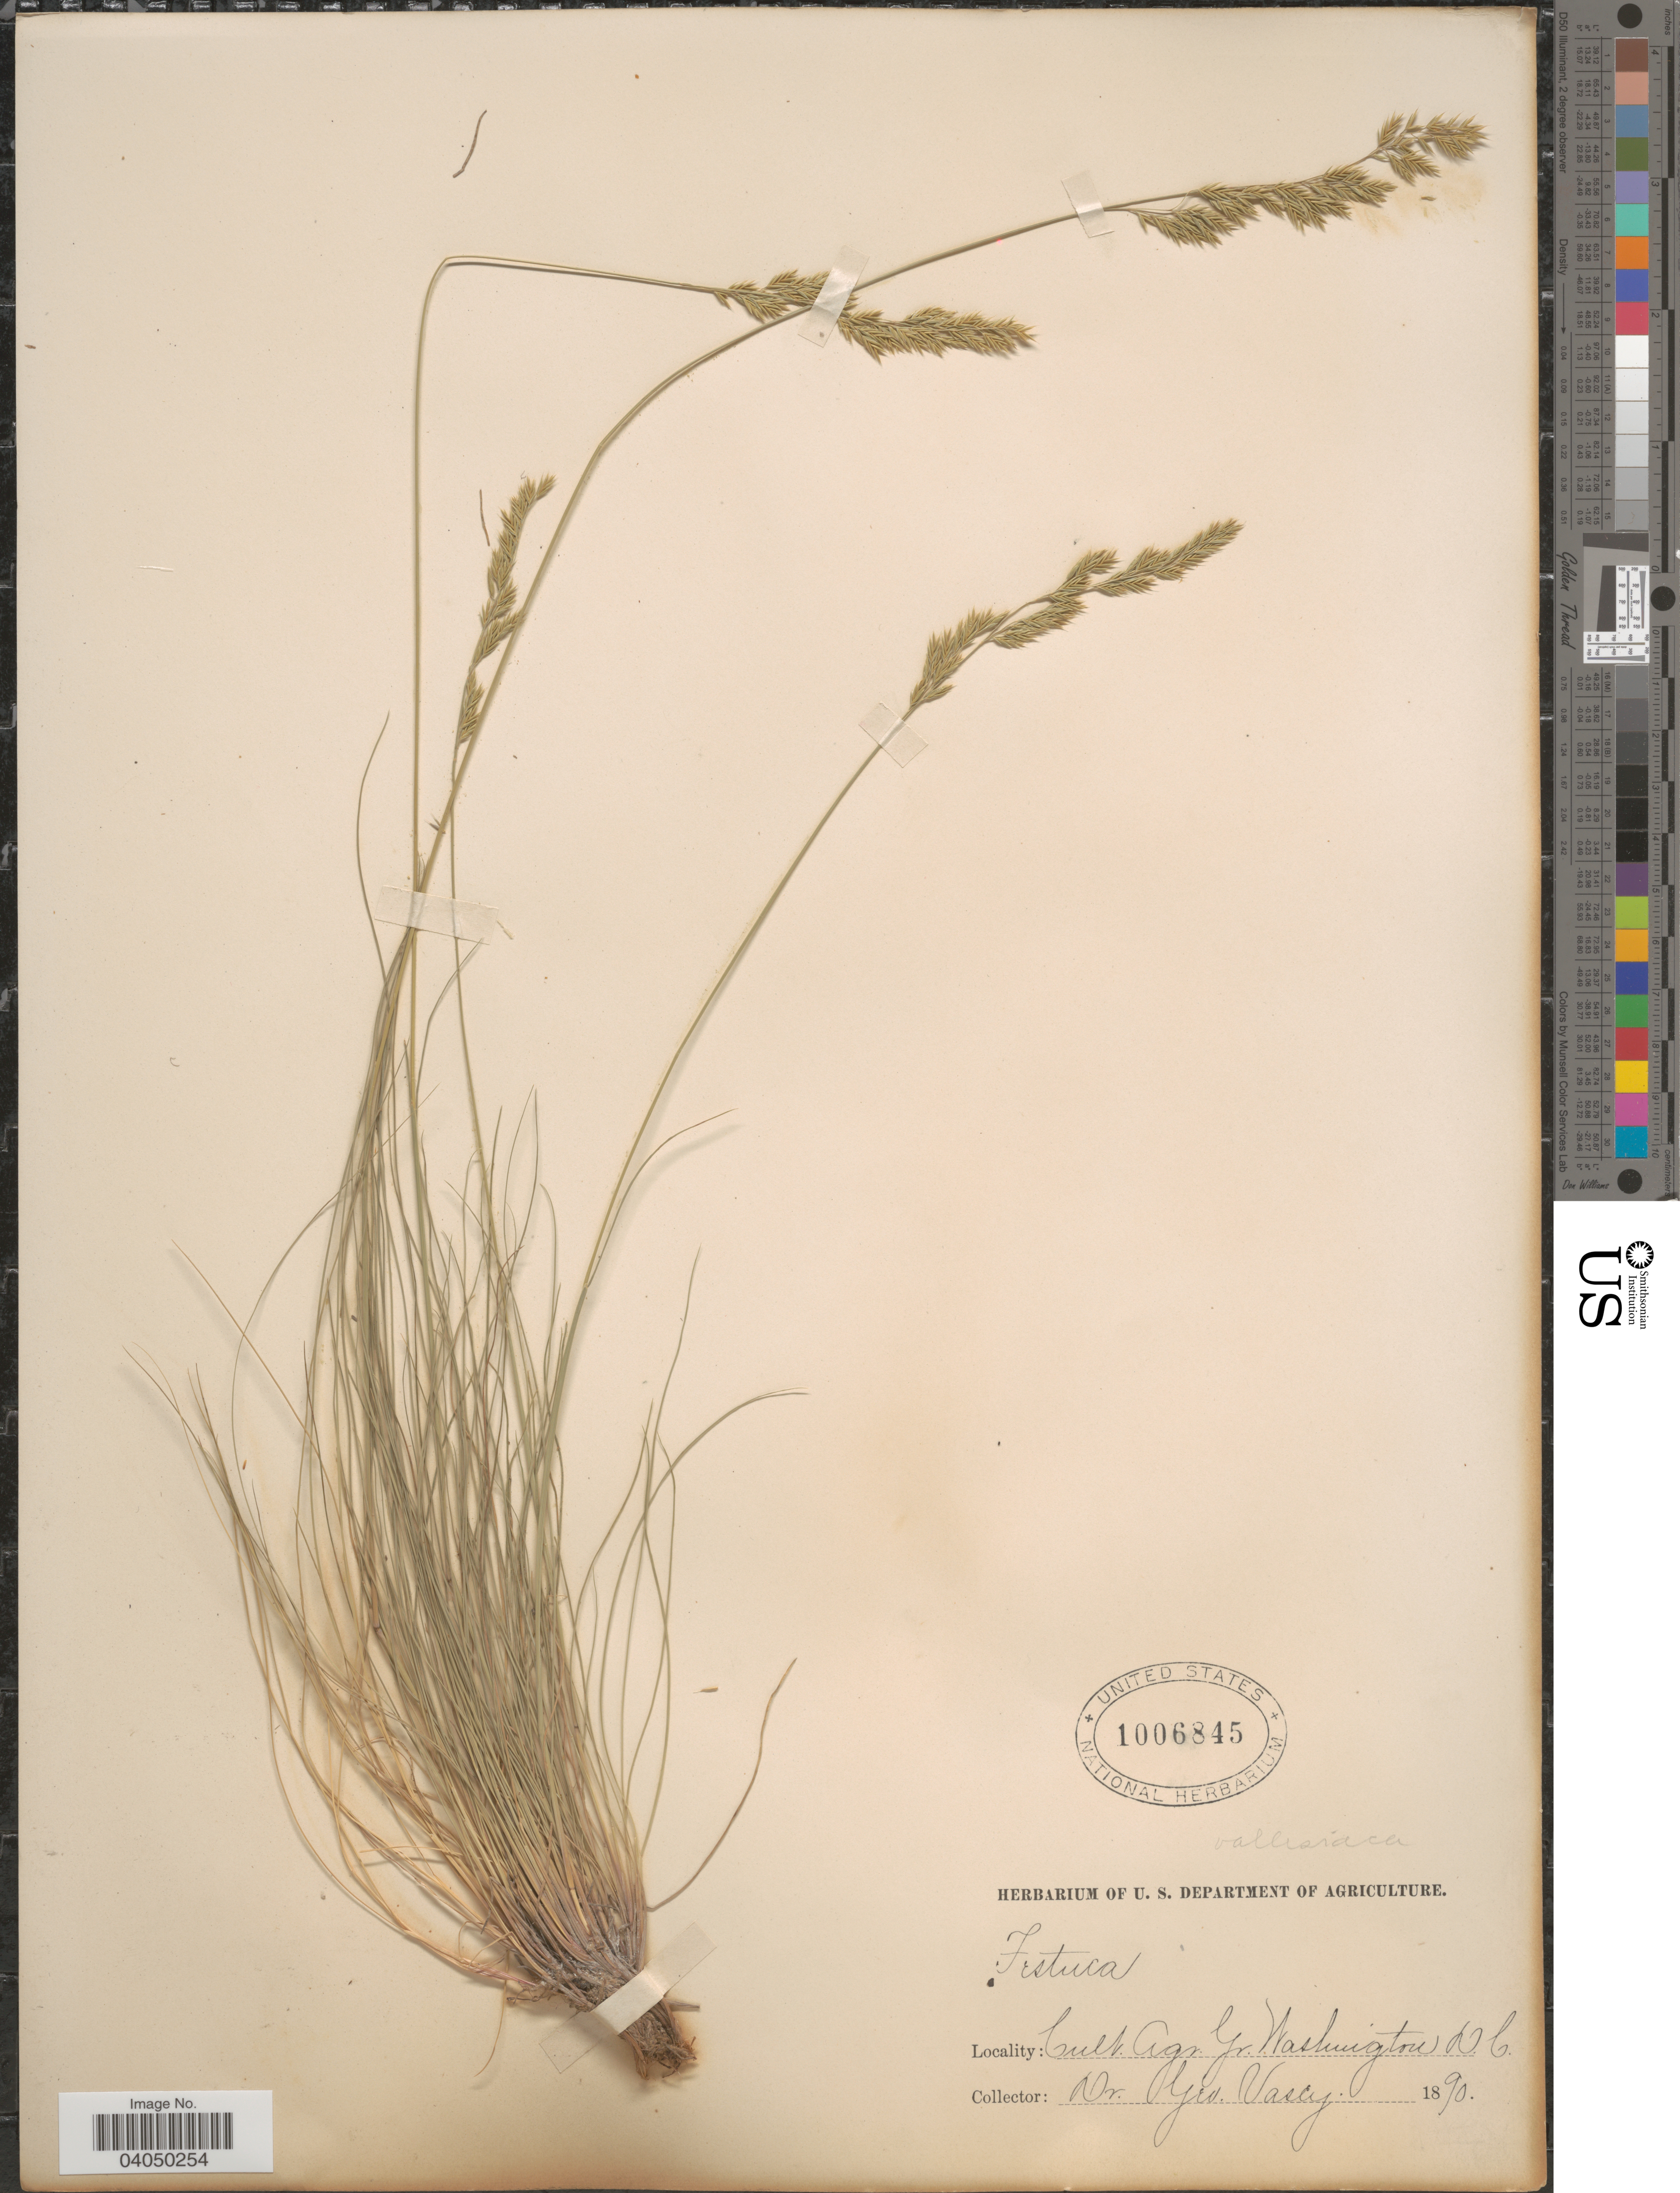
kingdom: Plantae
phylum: Tracheophyta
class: Liliopsida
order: Poales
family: Poaceae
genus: Festuca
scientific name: Festuca valesiaca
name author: Schleich. ex Gaudin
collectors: G. R. Vasey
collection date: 1890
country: United States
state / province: District of Columbia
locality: Agr. Gr. Washington.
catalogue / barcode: US 1006845